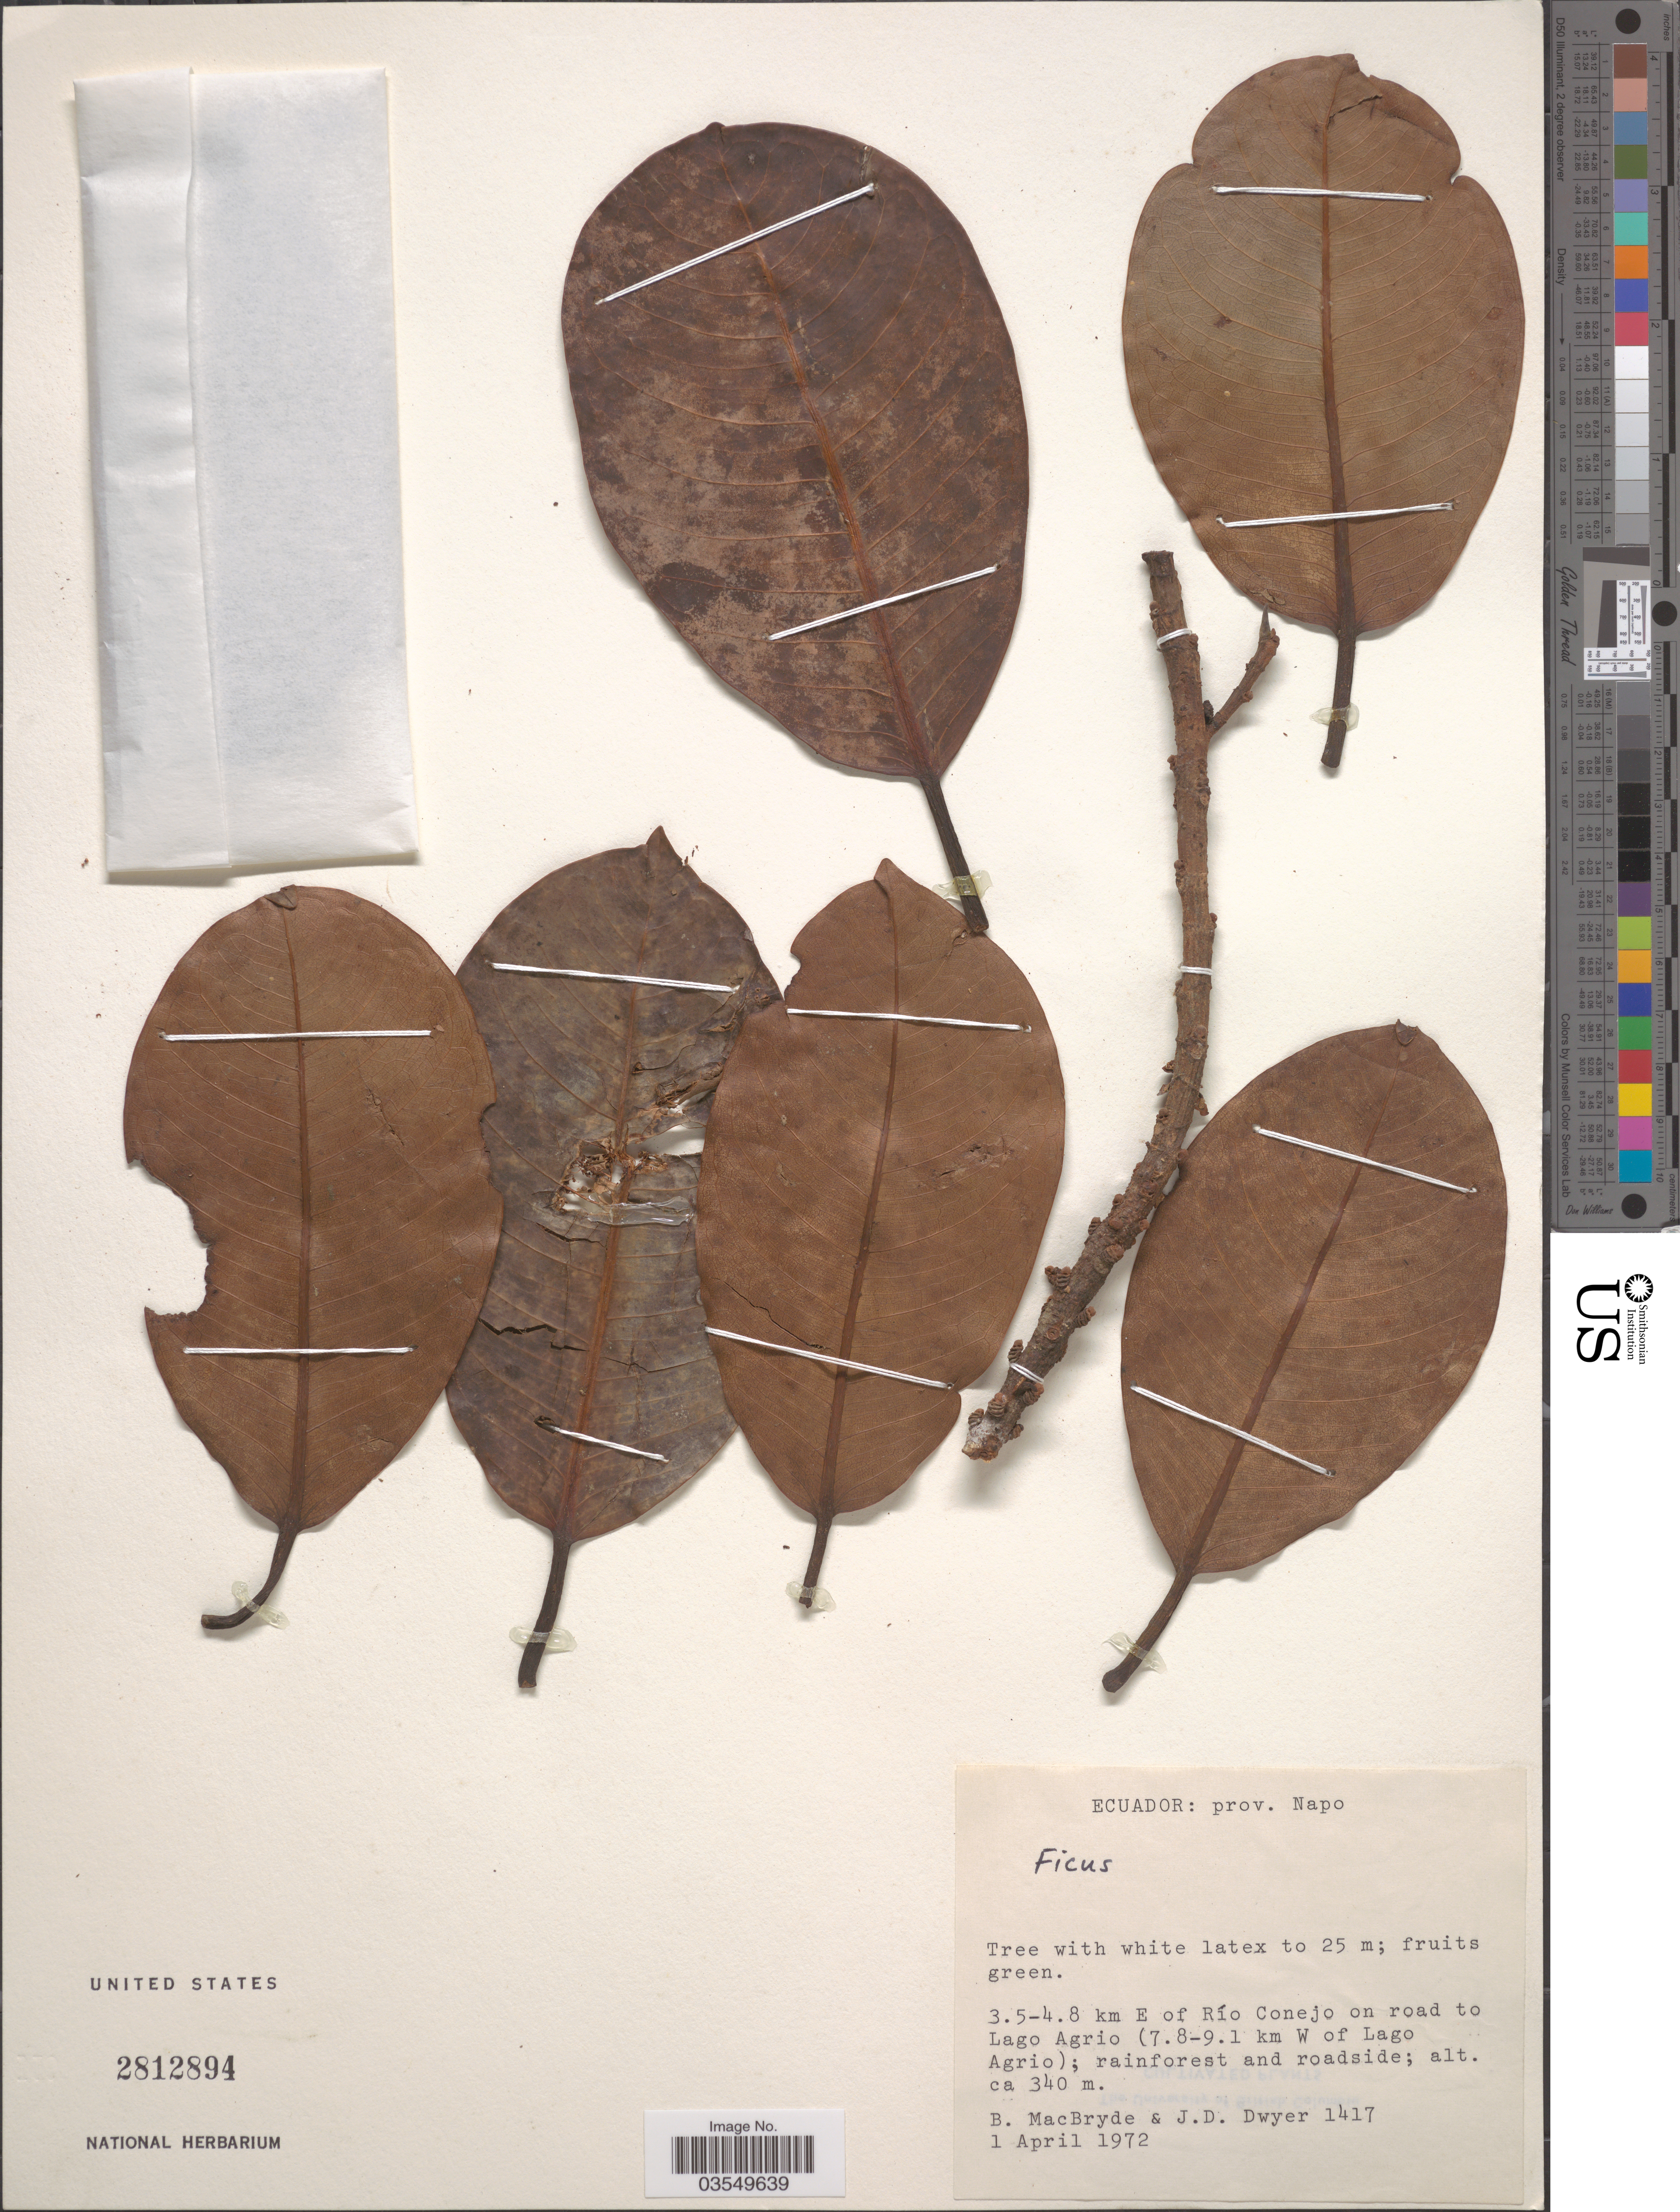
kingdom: Plantae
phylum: Tracheophyta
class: Magnoliopsida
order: Rosales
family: Moraceae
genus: Ficus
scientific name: Ficus sp.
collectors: B. MacBryde & J. D. Dwyer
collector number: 1417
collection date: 1972-04-01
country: Ecuador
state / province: Napo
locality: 3.5-4.8 km E of Río Conejo on road to Lago Agrio (7.8-9.1 km W of Lago Agrio).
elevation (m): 340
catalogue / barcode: US 2812894